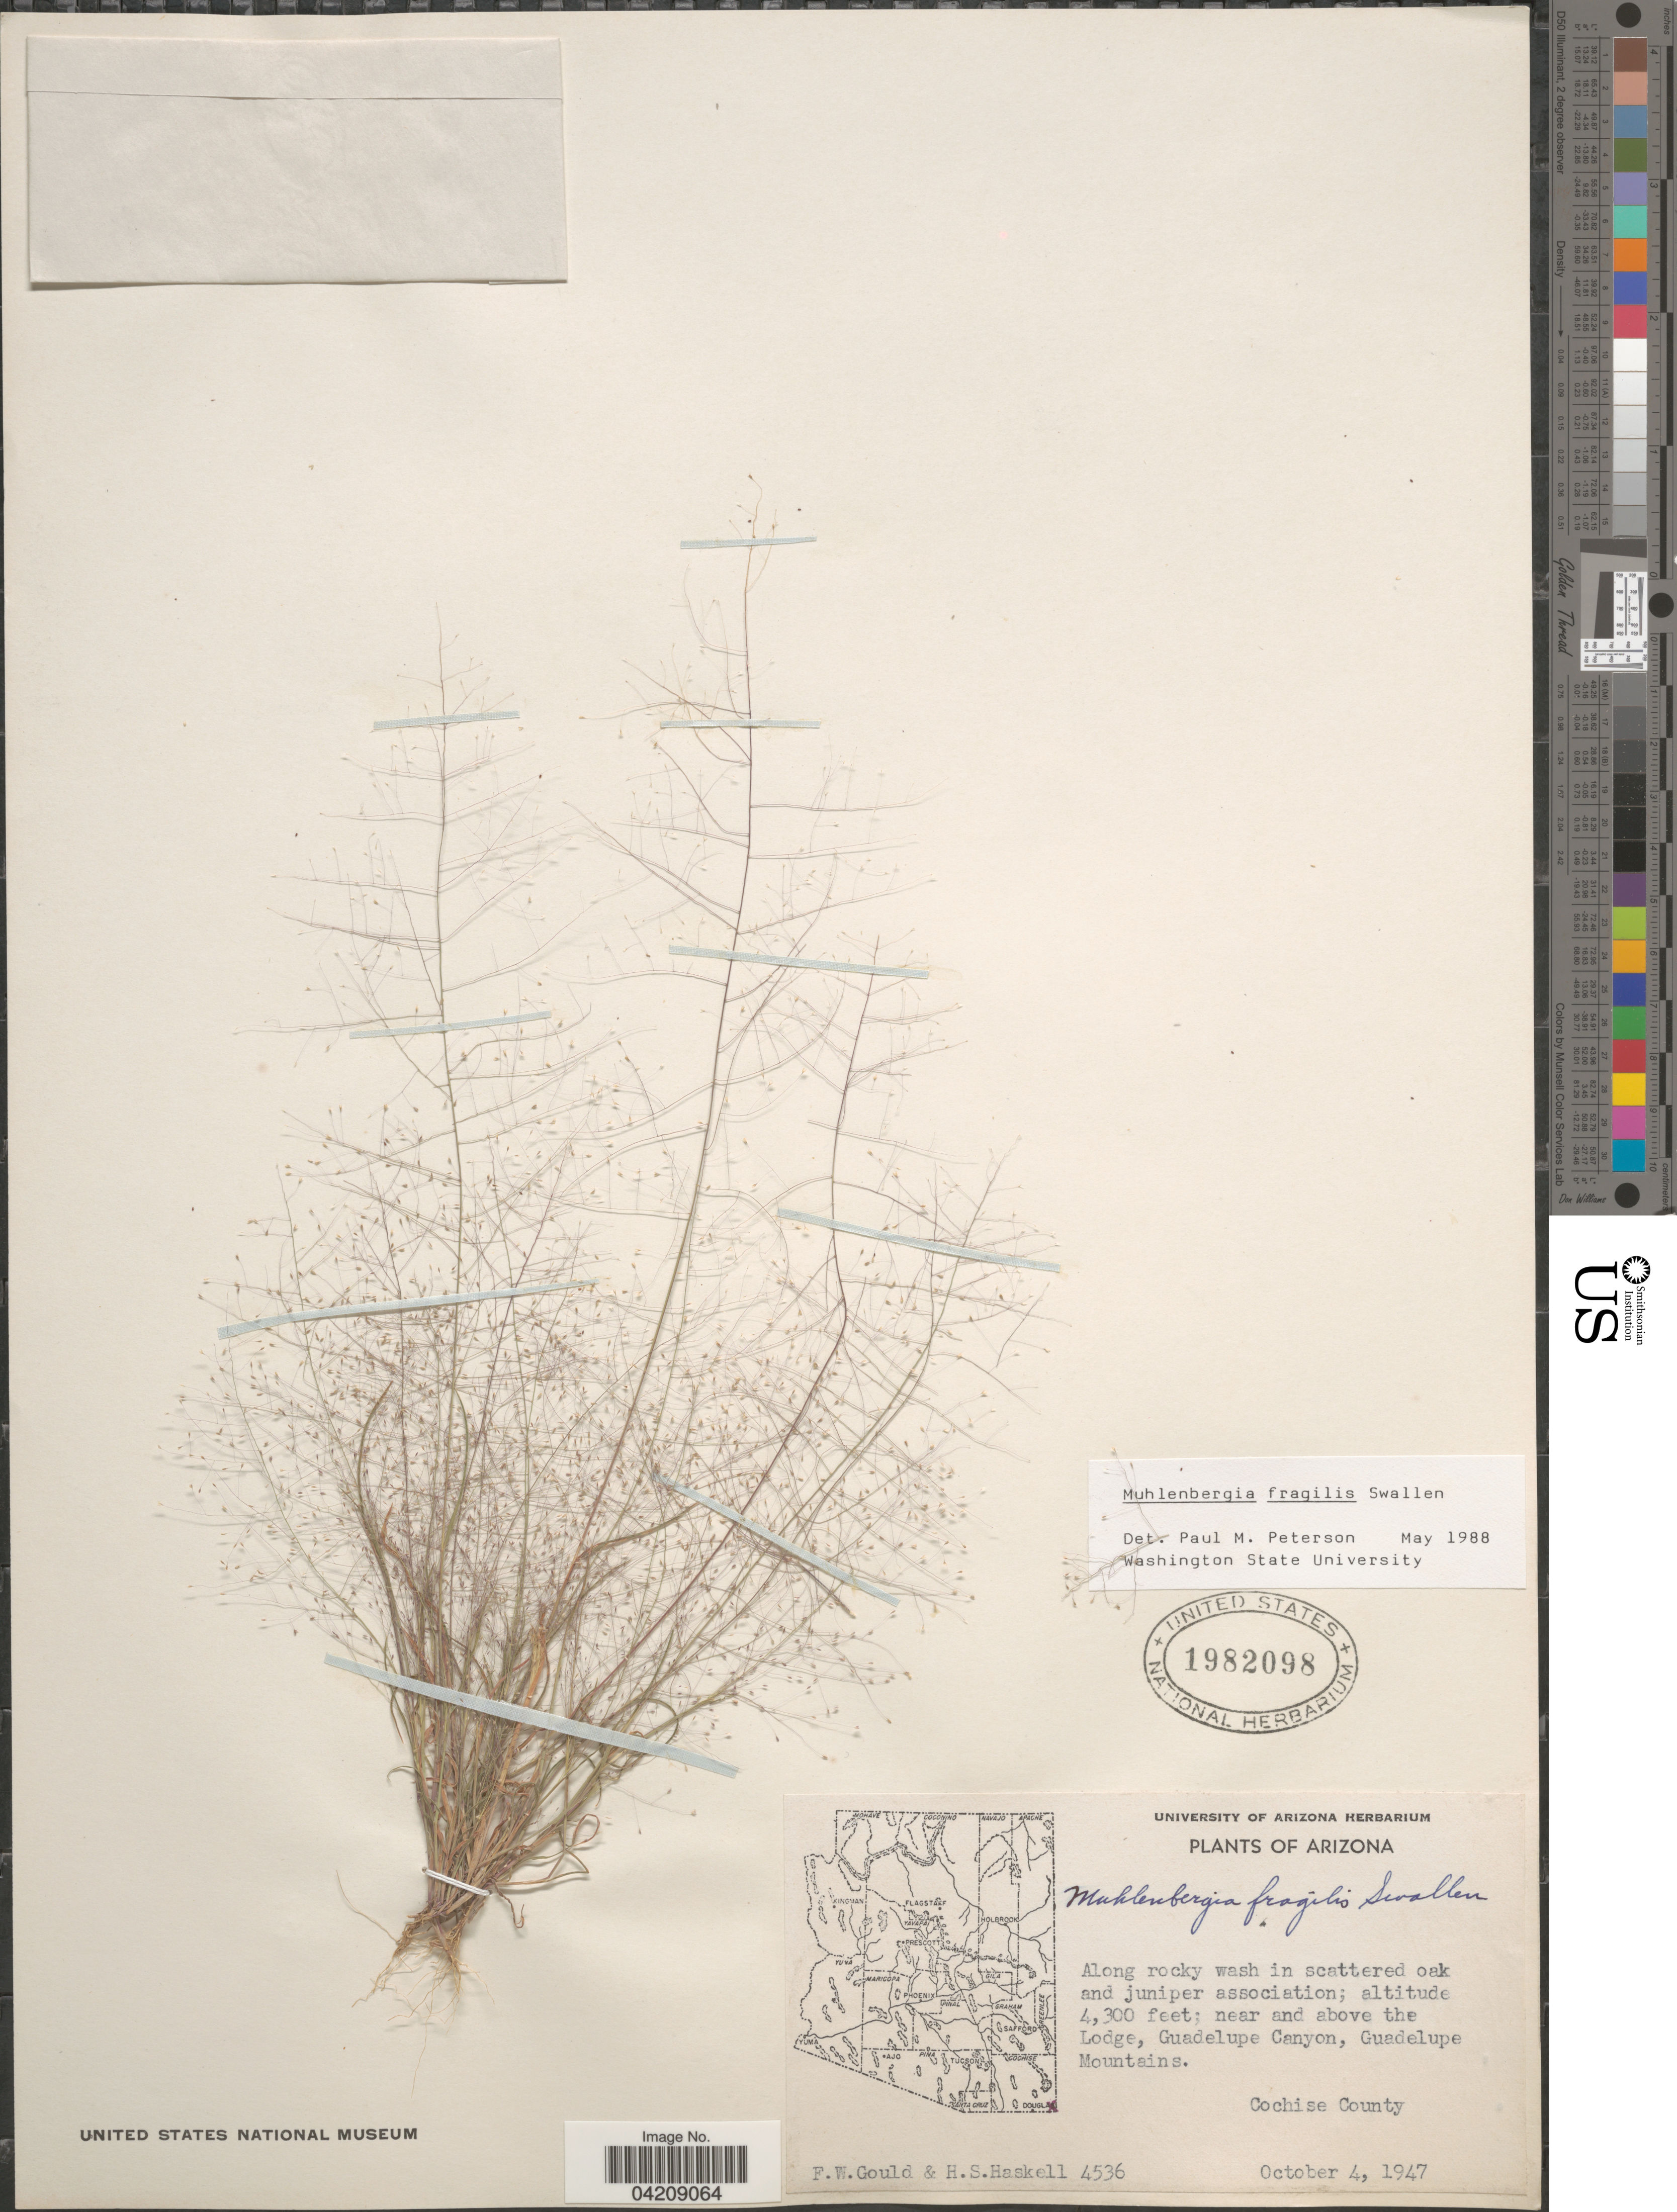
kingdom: Plantae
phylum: Tracheophyta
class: Liliopsida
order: Poales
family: Poaceae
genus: Muhlenbergia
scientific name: Muhlenbergia fragilis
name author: Swallen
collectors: F. W. Gould & H. Haskell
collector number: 4536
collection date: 1947-10-04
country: United States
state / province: Arizona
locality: Near and above the Lodge, Guadelupe Canyon, Guadelupe Mountains. Cochise County.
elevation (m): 1311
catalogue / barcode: US 1982098